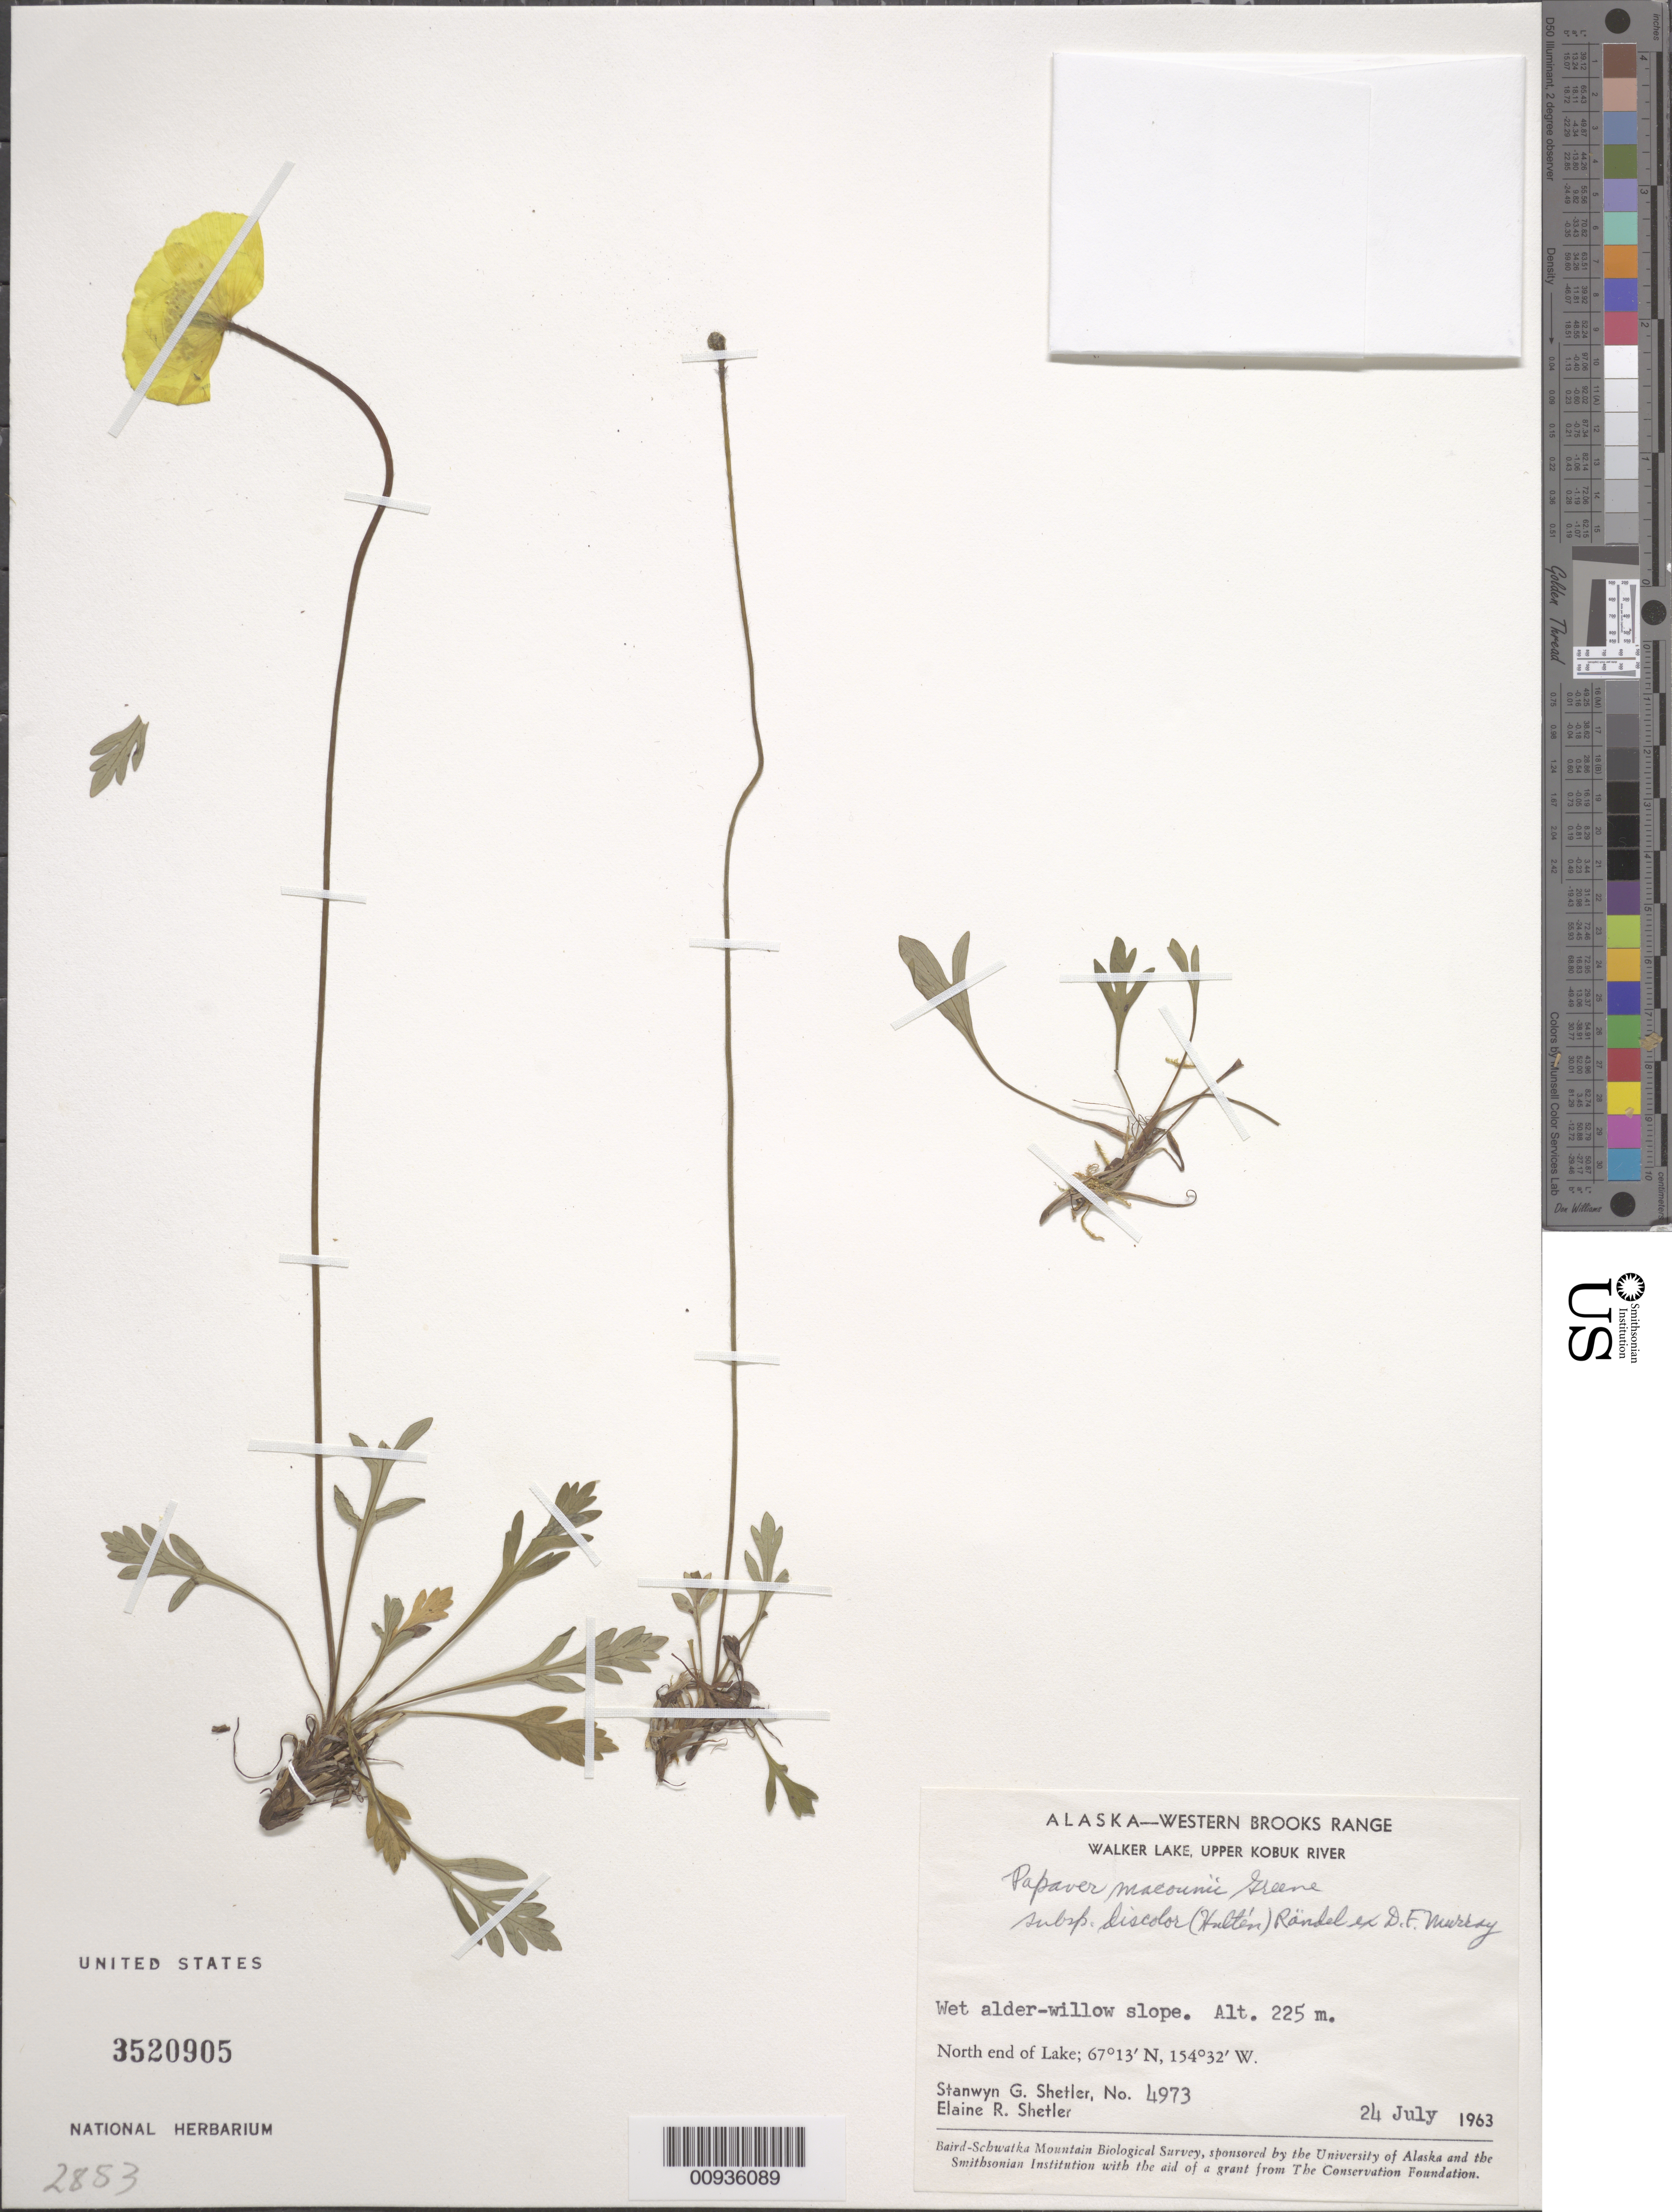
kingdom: Plantae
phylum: Tracheophyta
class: Magnoliopsida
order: Ranunculales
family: Papaveraceae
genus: Papaver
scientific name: Papaver macounii subsp. discolor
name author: (Hultén) Rändel ex D.F. Murray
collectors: S. Shetler & E. R. Shetler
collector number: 4973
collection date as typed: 24 Jul 1963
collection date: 1963-07-24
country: United States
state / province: Alaska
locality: North end of Walker Lake. Western Brooks Range, Upper Kobuk River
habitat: Wet alder-willow slope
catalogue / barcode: US 3520905